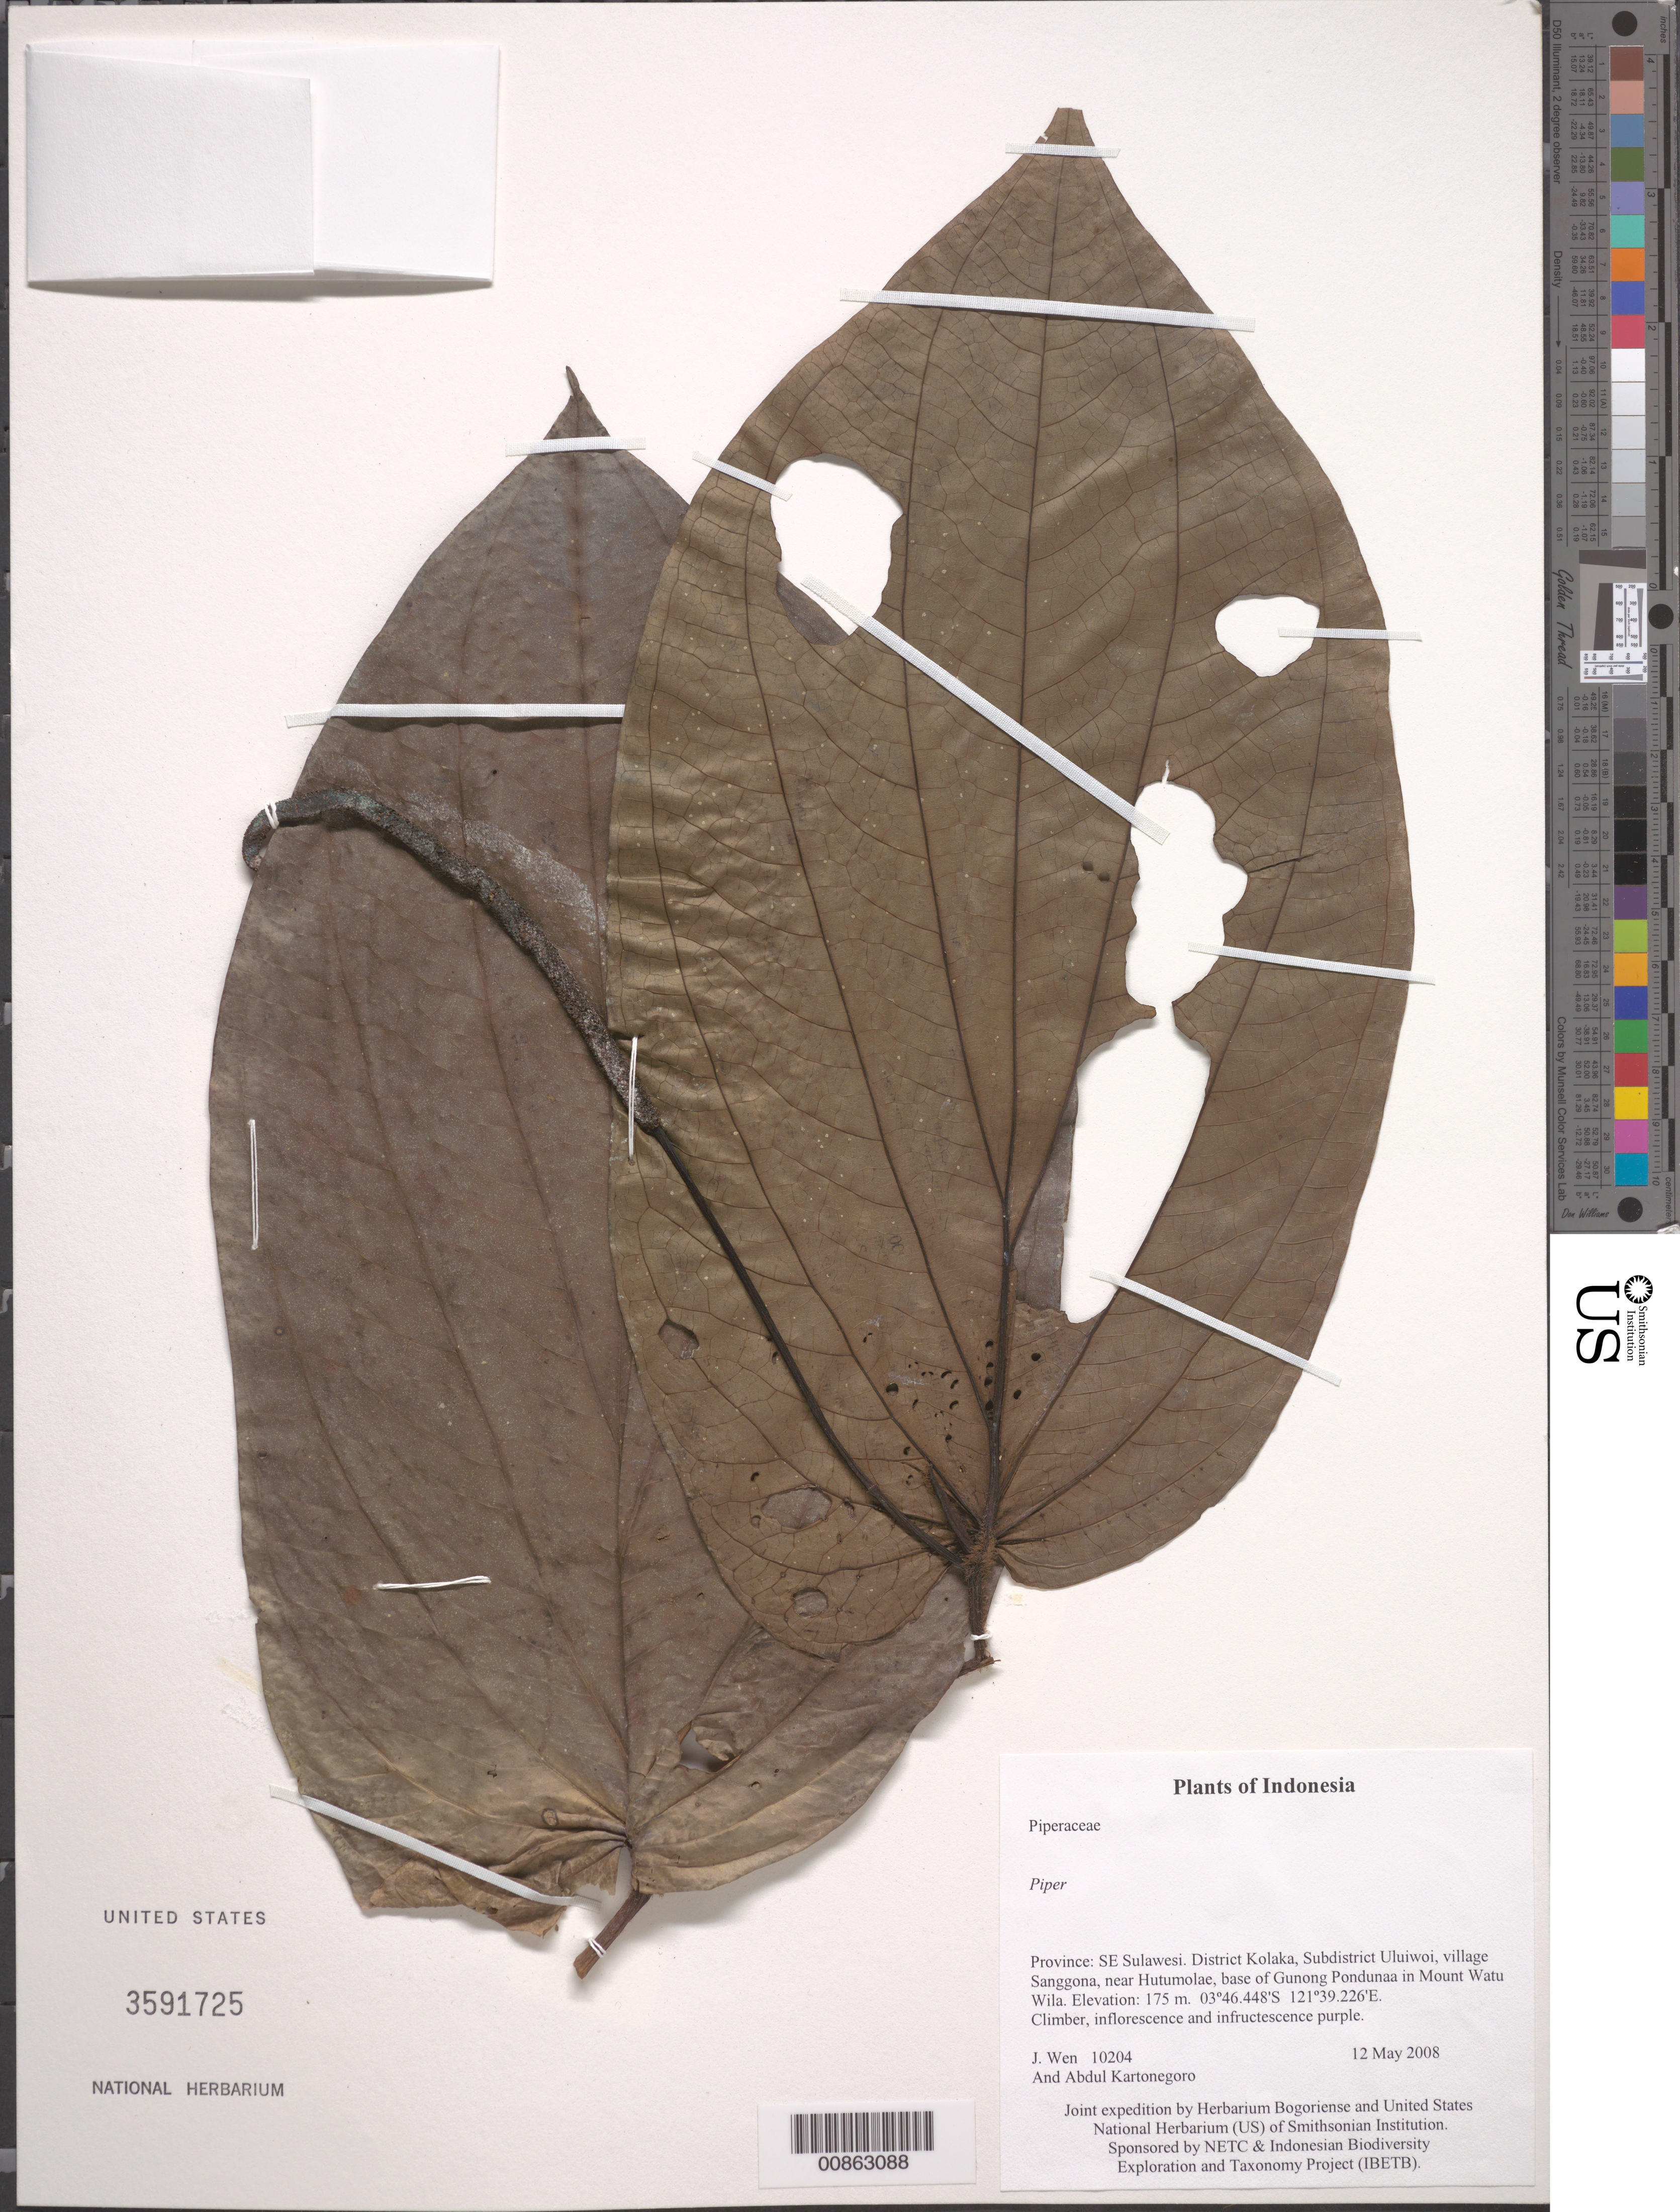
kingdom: Plantae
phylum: Tracheophyta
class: Magnoliopsida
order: Piperales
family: Piperaceae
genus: Piper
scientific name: Piper sp.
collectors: J. Wen & A. Kartonegoro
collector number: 10204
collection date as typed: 12 May 2008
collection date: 2008-05-12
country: Indonesia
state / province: Sulawesi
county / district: Sulawesi Tenggara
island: Sulawesi [Celebes]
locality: District Kolaka, Subdistrict Uluiwoi, village Sanggona, near Hutumolae, base of Gunong Pondunaa in Mount Watu Wila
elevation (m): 175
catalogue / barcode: US 3591725